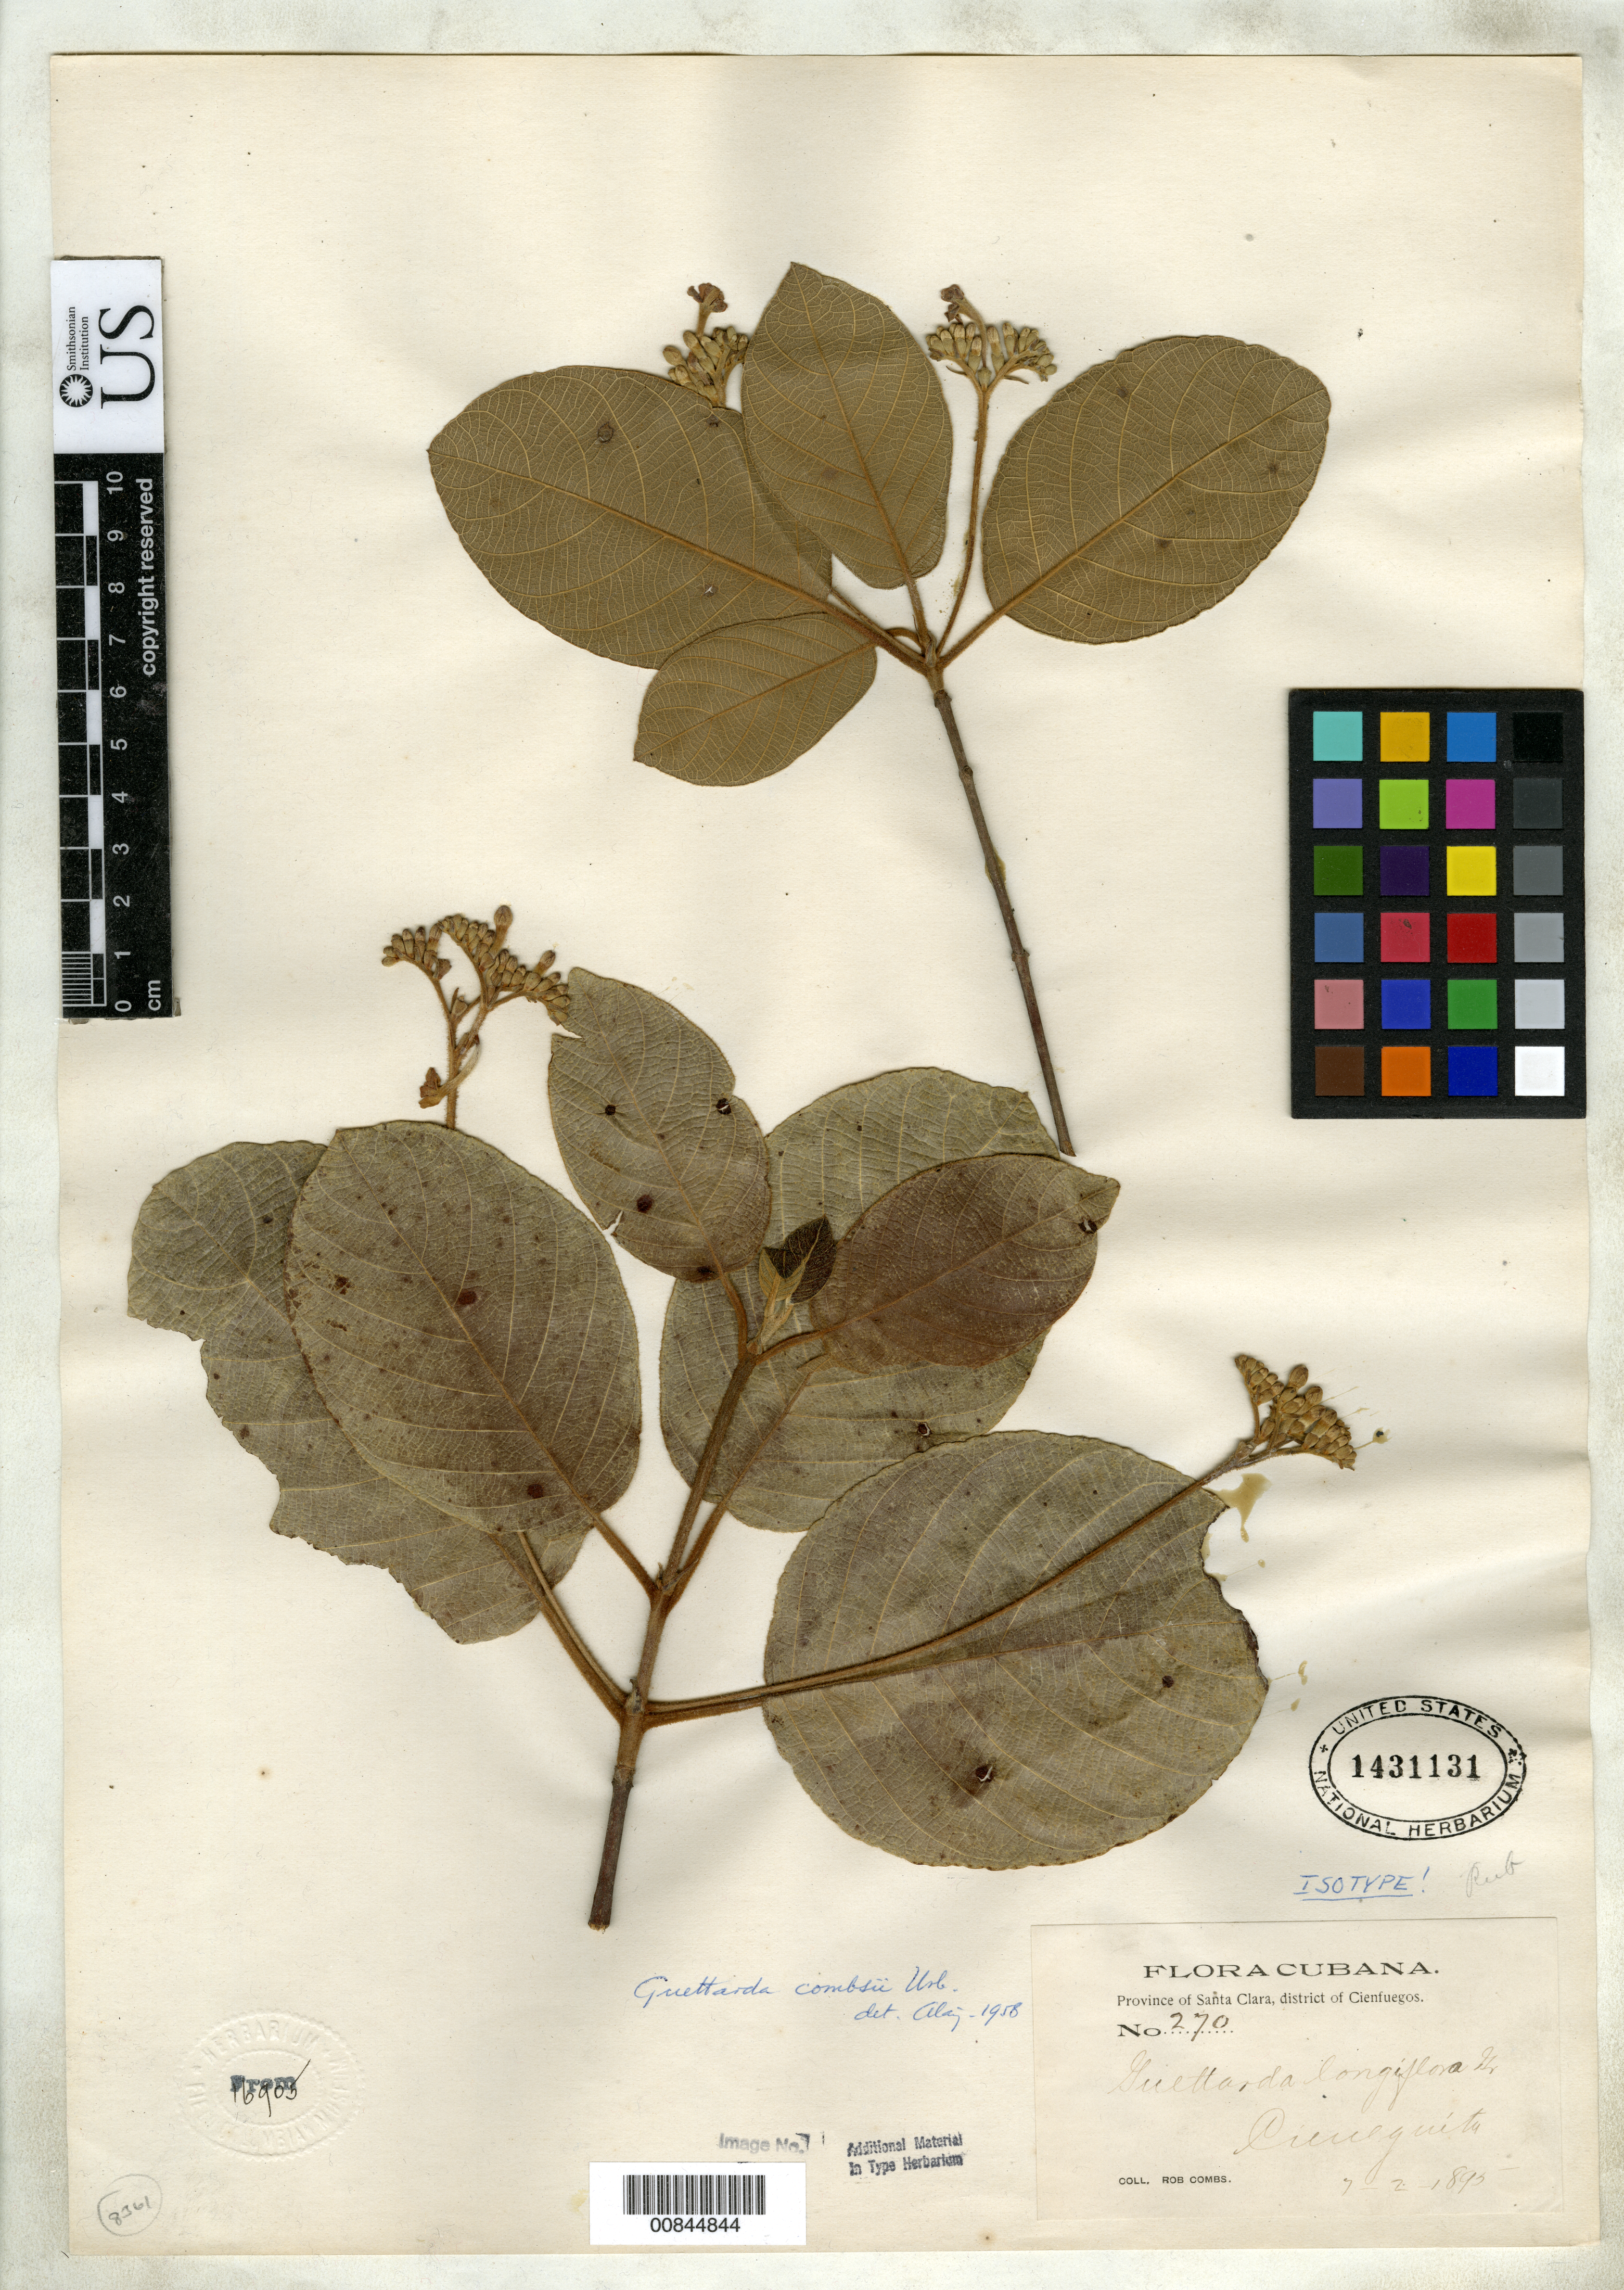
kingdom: Plantae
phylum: Tracheophyta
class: Magnoliopsida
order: Gentianales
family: Rubiaceae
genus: Guettarda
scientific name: Guettarda combsii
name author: Urb.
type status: Isolectotype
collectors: R. Combs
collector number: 270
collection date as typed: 07 Feb 1895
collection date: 1895-07-02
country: Cuba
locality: Cienequita.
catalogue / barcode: US 1431131